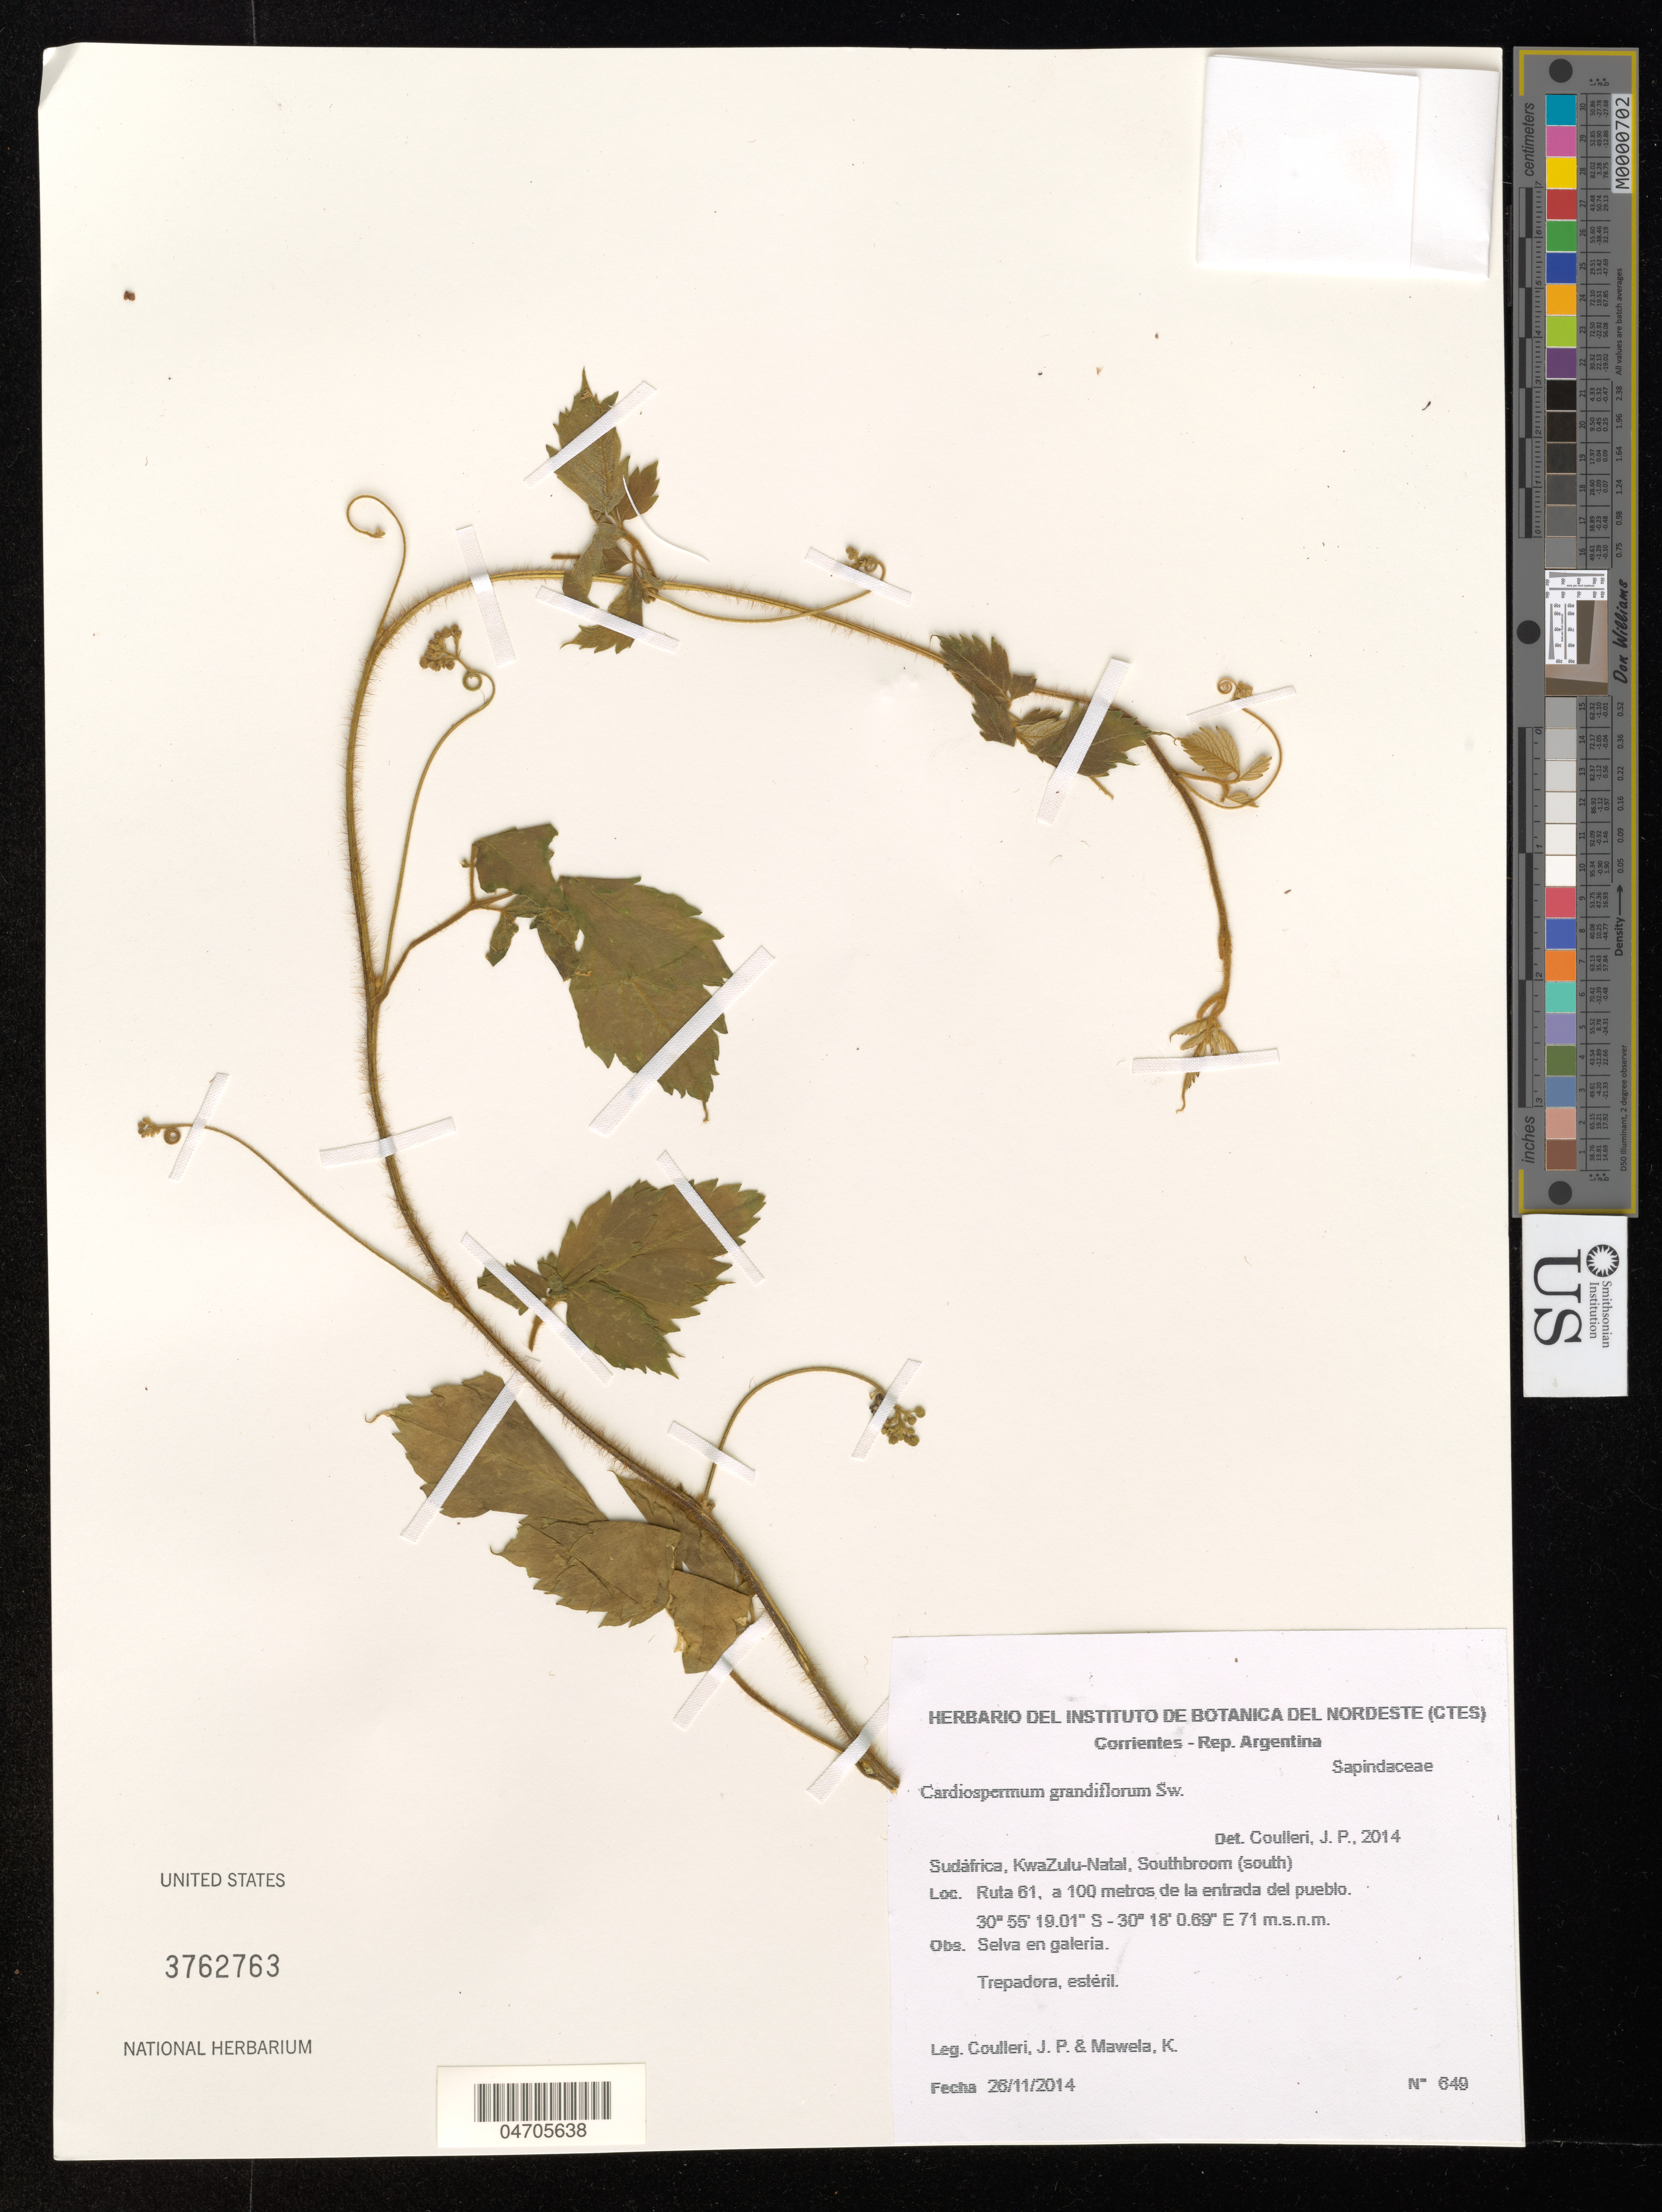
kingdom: Plantae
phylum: Tracheophyta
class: Magnoliopsida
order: Sapindales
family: Sapindaceae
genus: Cardiospermum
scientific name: Cardiospermum grandiflorum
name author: Sw.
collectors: J. Coulleri & C. Montebeller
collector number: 649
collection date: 2014-11-26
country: South Africa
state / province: KwaZulu-Natal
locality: Southbroom (south). Ruta 61,a 100 metros de la entrada del pueblo.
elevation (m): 71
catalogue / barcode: US 3762763